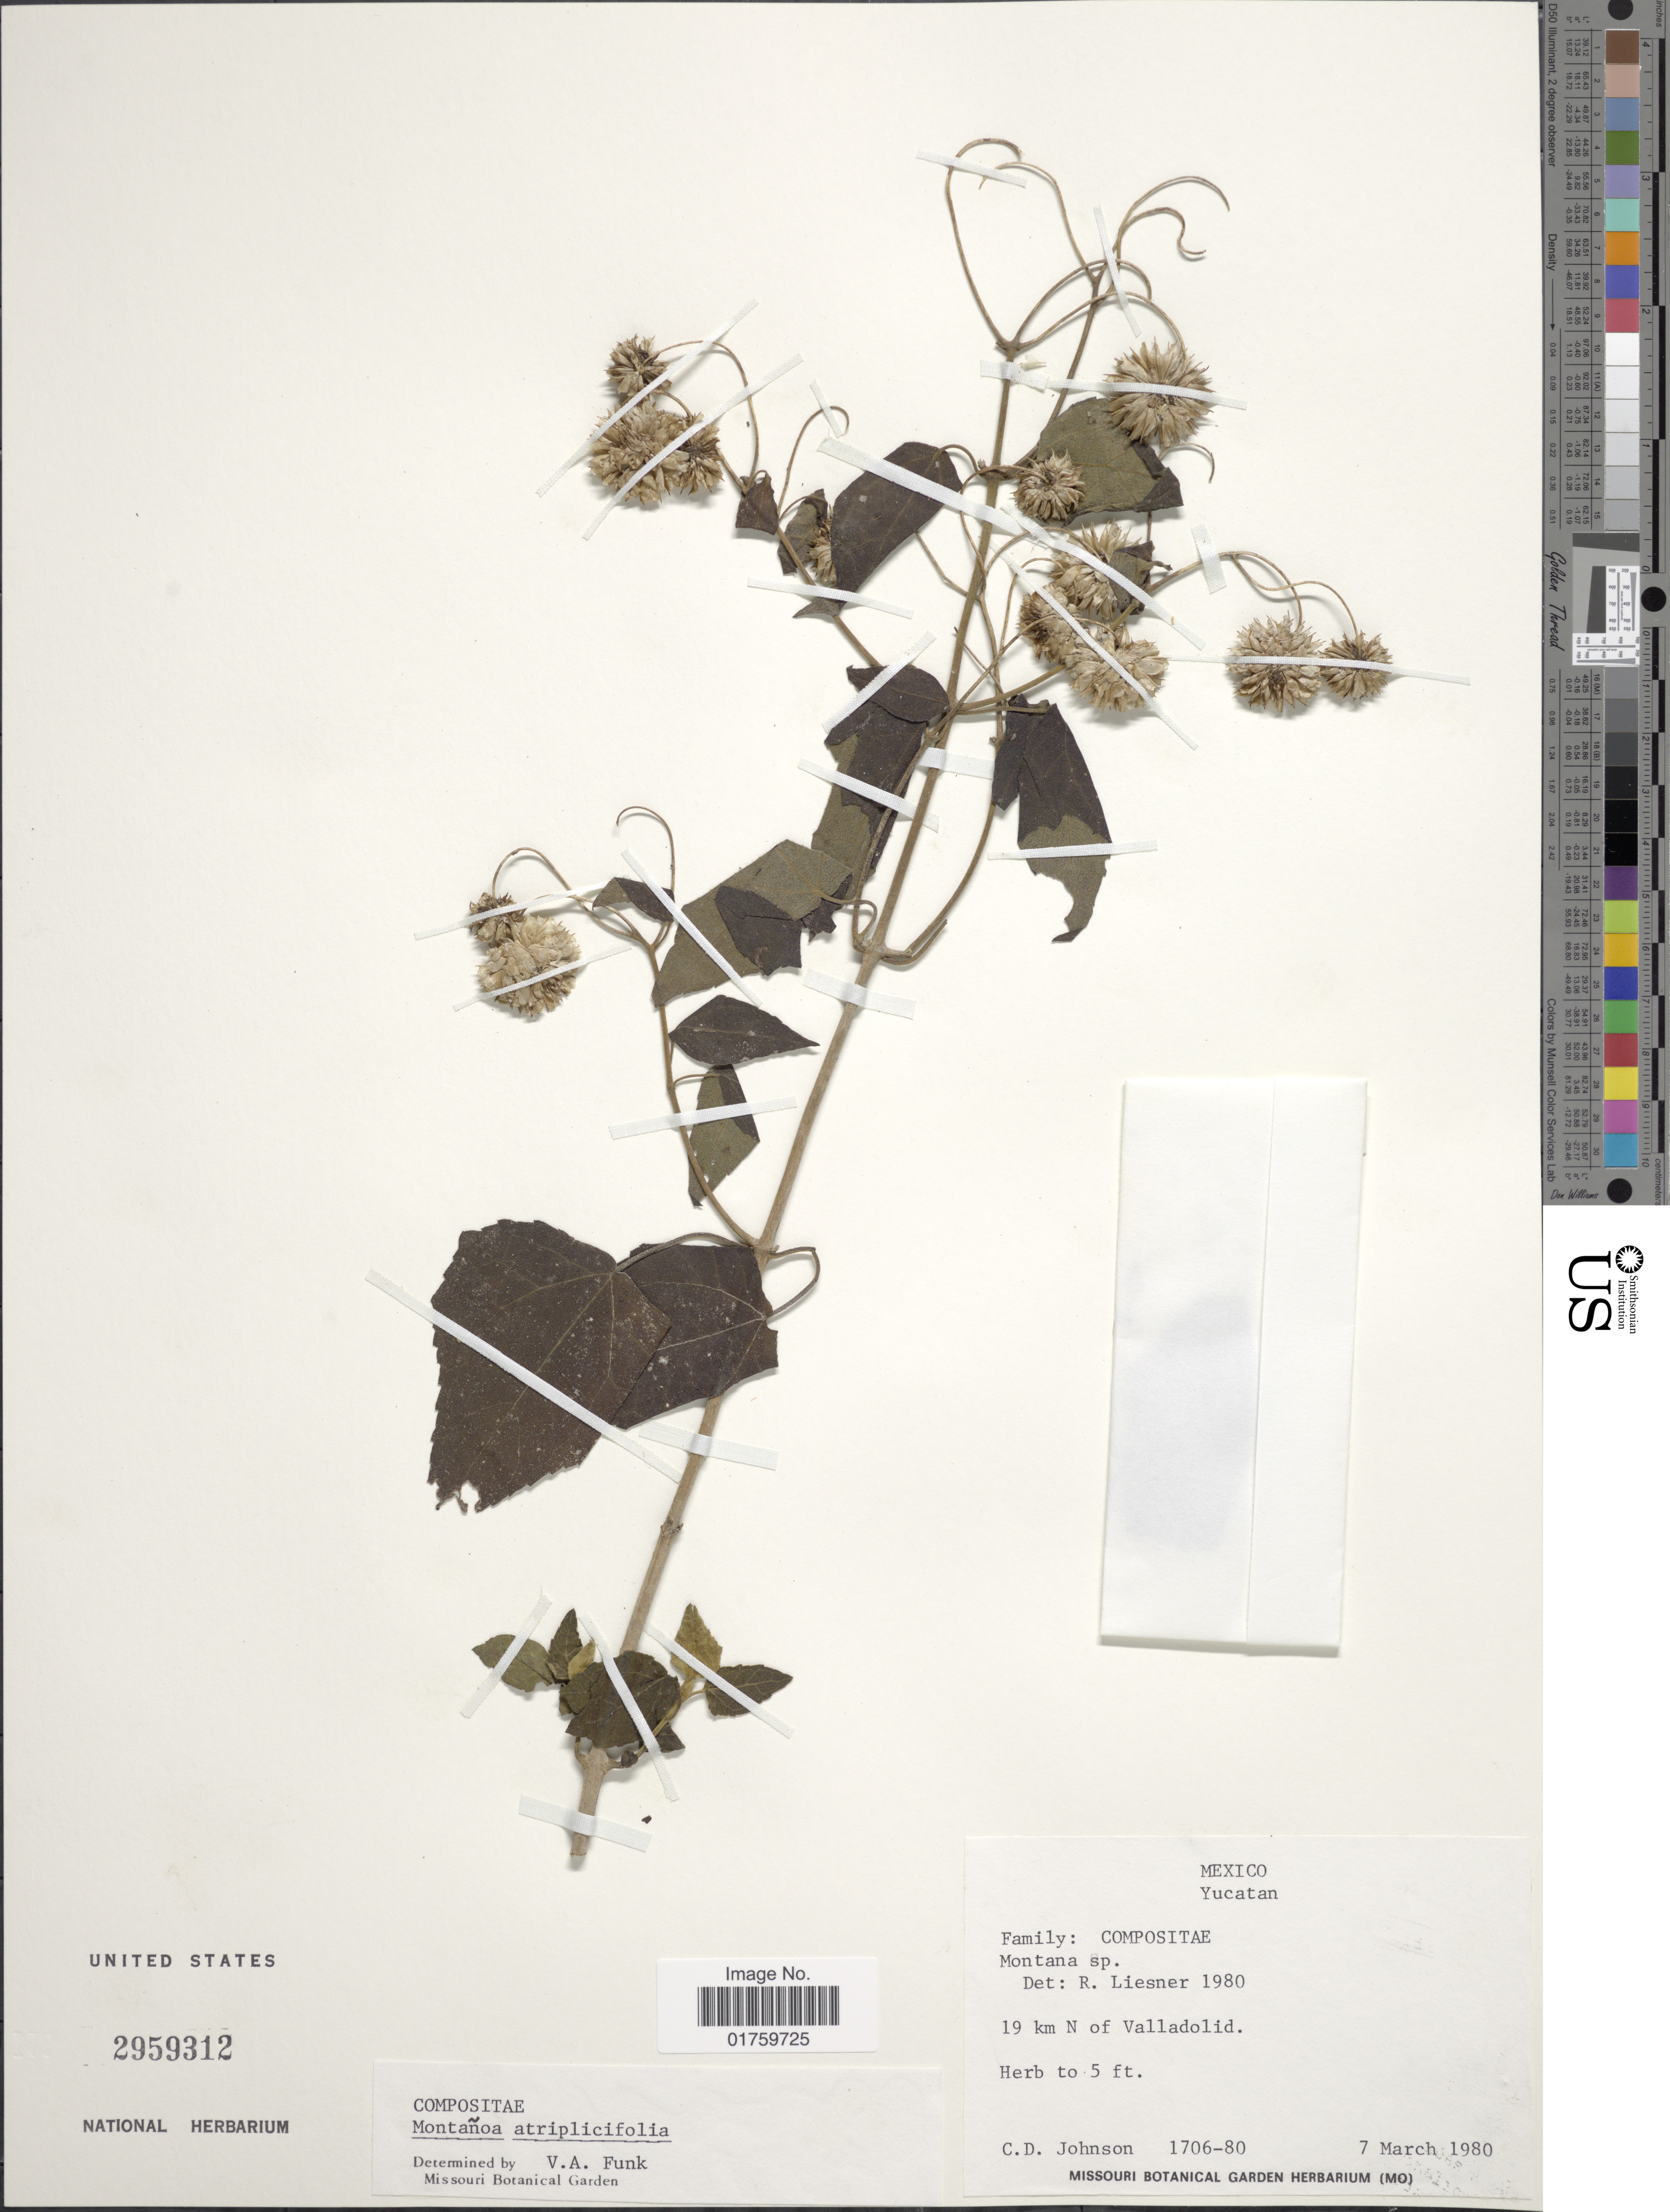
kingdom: Plantae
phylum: Tracheophyta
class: Magnoliopsida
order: Asterales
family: Asteraceae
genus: Montanoa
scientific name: Montanoa atriplicifolia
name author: (Pers.) Sch. Bip.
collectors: C. D. Johnson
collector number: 1706-80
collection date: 1980-03-07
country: Mexico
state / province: Yucatán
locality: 19 km N of Valladolid.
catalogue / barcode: US 2959312